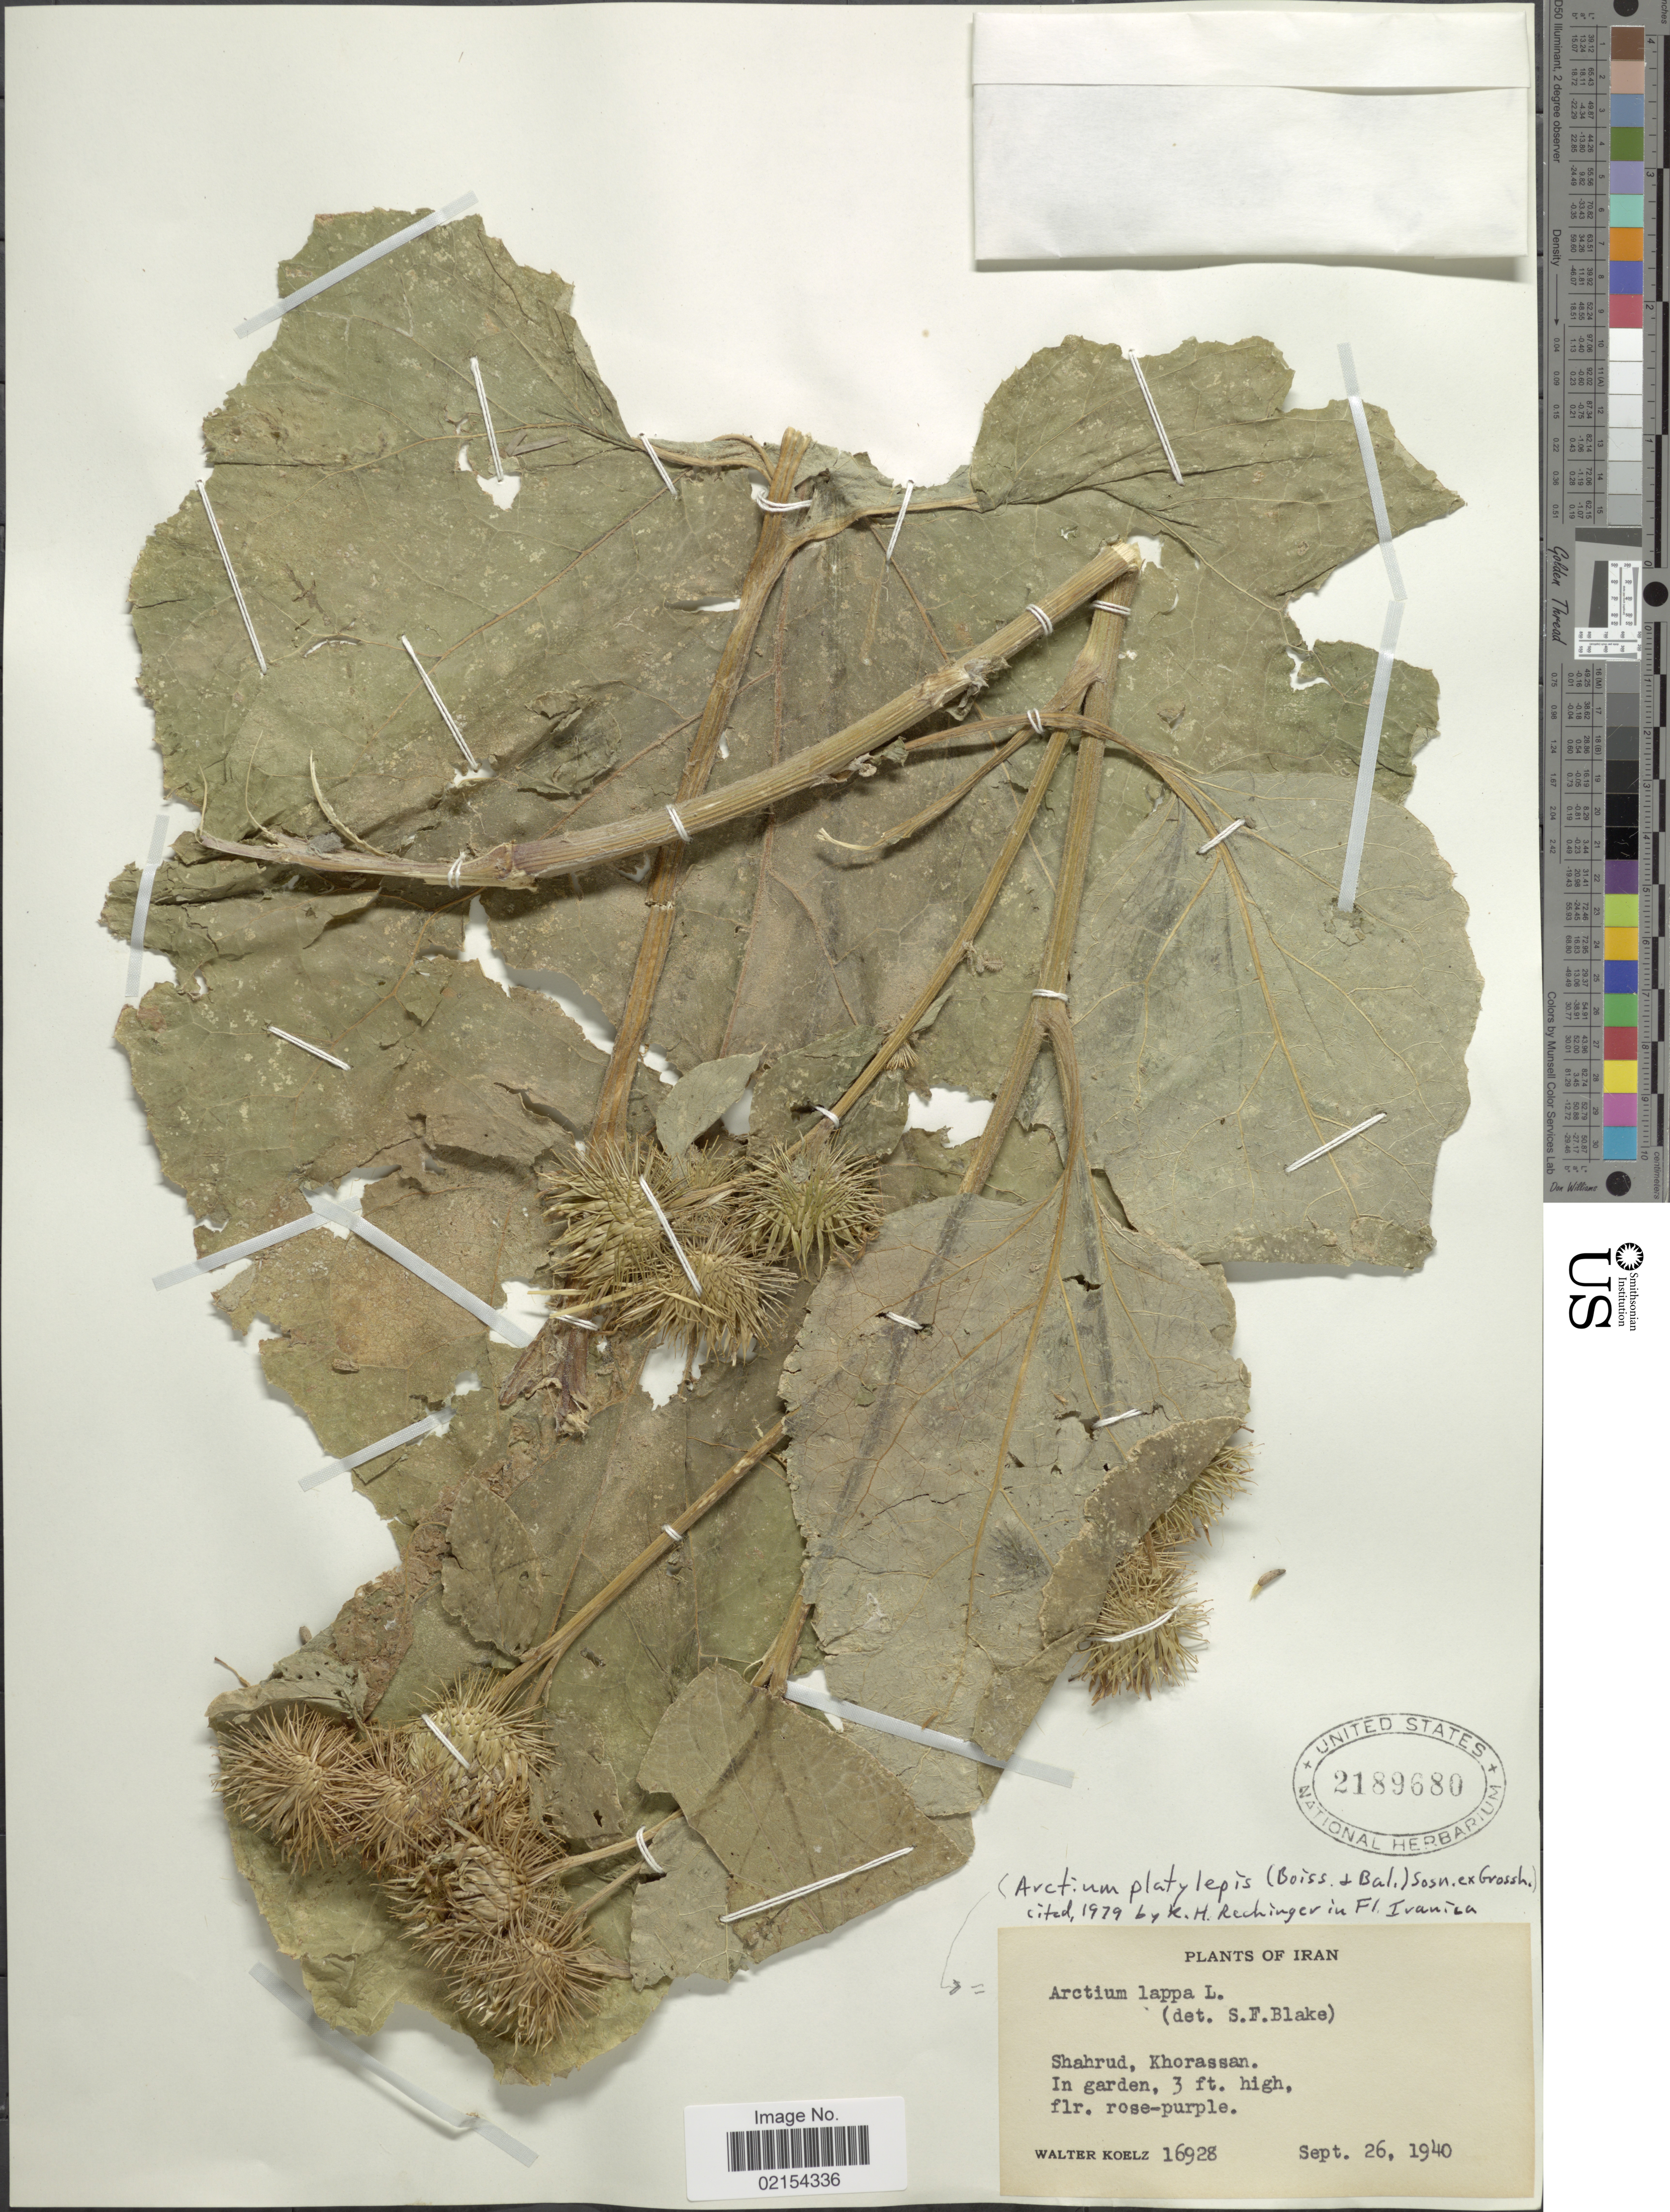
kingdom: Plantae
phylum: Tracheophyta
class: Magnoliopsida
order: Asterales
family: Asteraceae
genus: Arctium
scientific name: Arctium lappa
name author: L.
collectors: W. N. Koelz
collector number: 16928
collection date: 1940-09-26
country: Iran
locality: Shahrud, Khorassan, in garden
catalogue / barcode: US 2189680